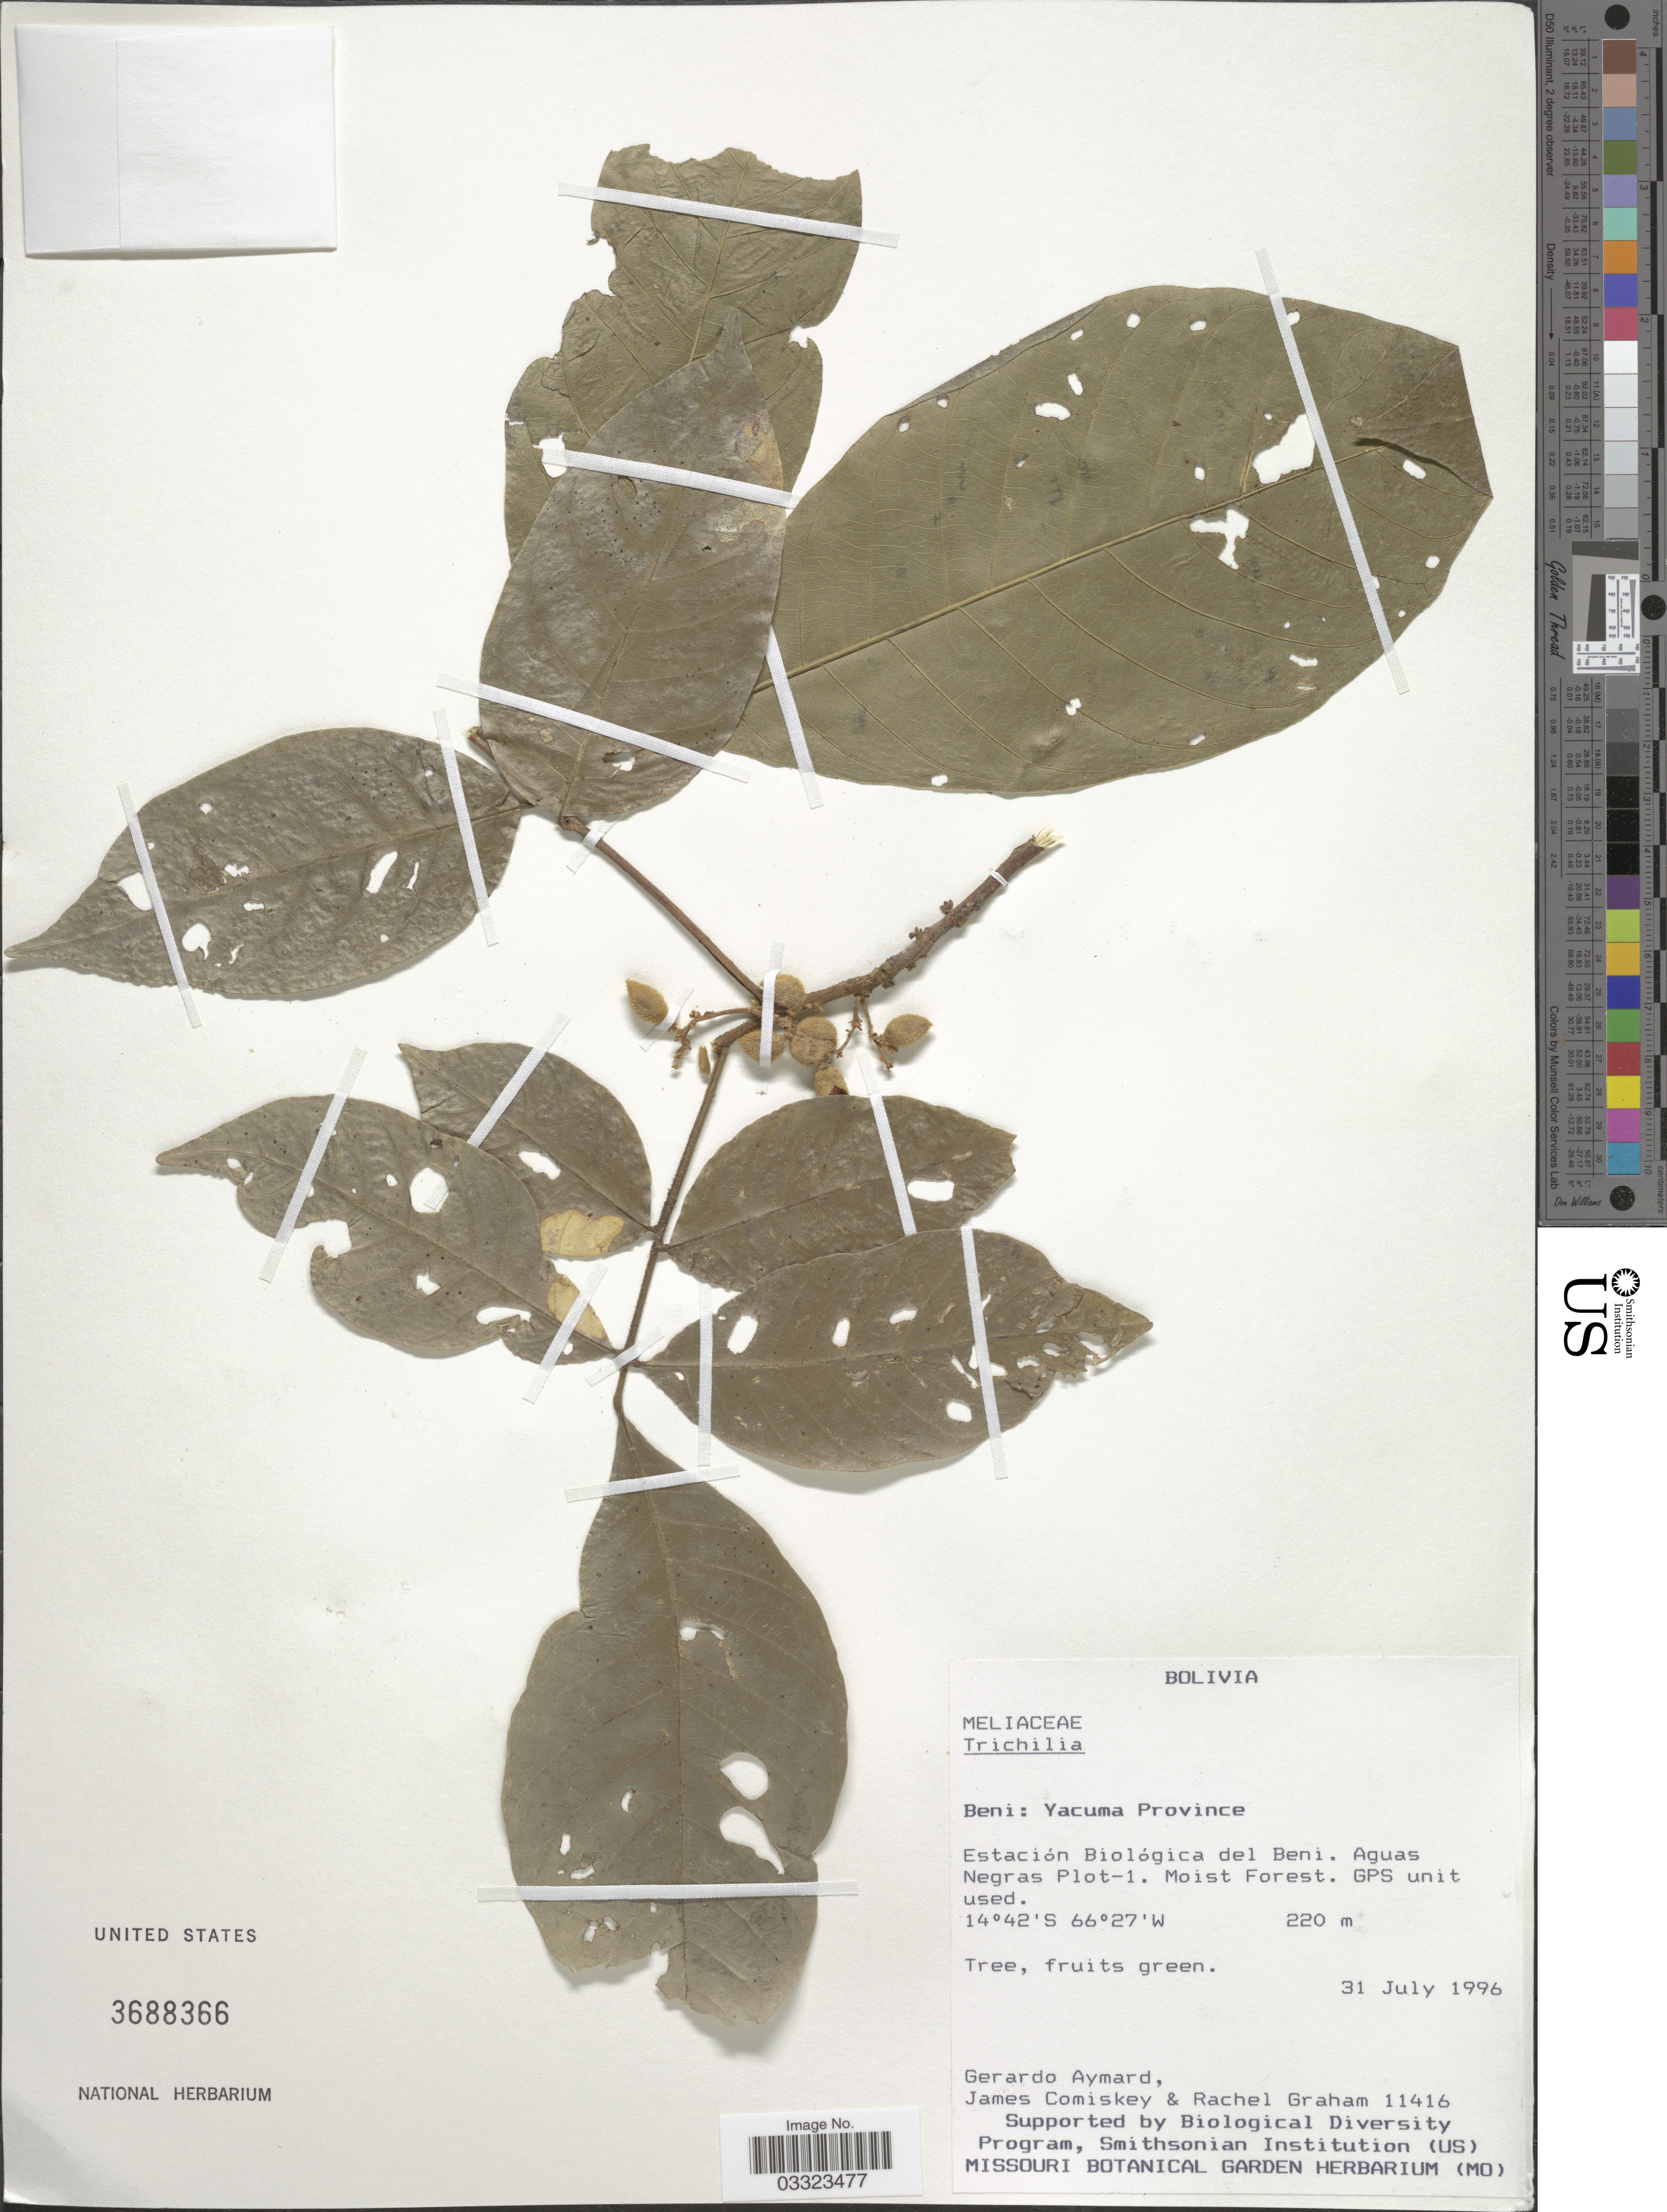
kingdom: Plantae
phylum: Tracheophyta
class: Magnoliopsida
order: Sapindales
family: Meliaceae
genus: Trichilia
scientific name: Trichilia sp.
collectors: G. A. Aymard, J. A. Comiskey & R. Graham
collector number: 11416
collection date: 1996-07-31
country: Bolivia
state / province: Beni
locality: Yacuma Province, Estación Biológica del Beni. Aguas Negras Plot-1.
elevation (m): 220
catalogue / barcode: US 3688366